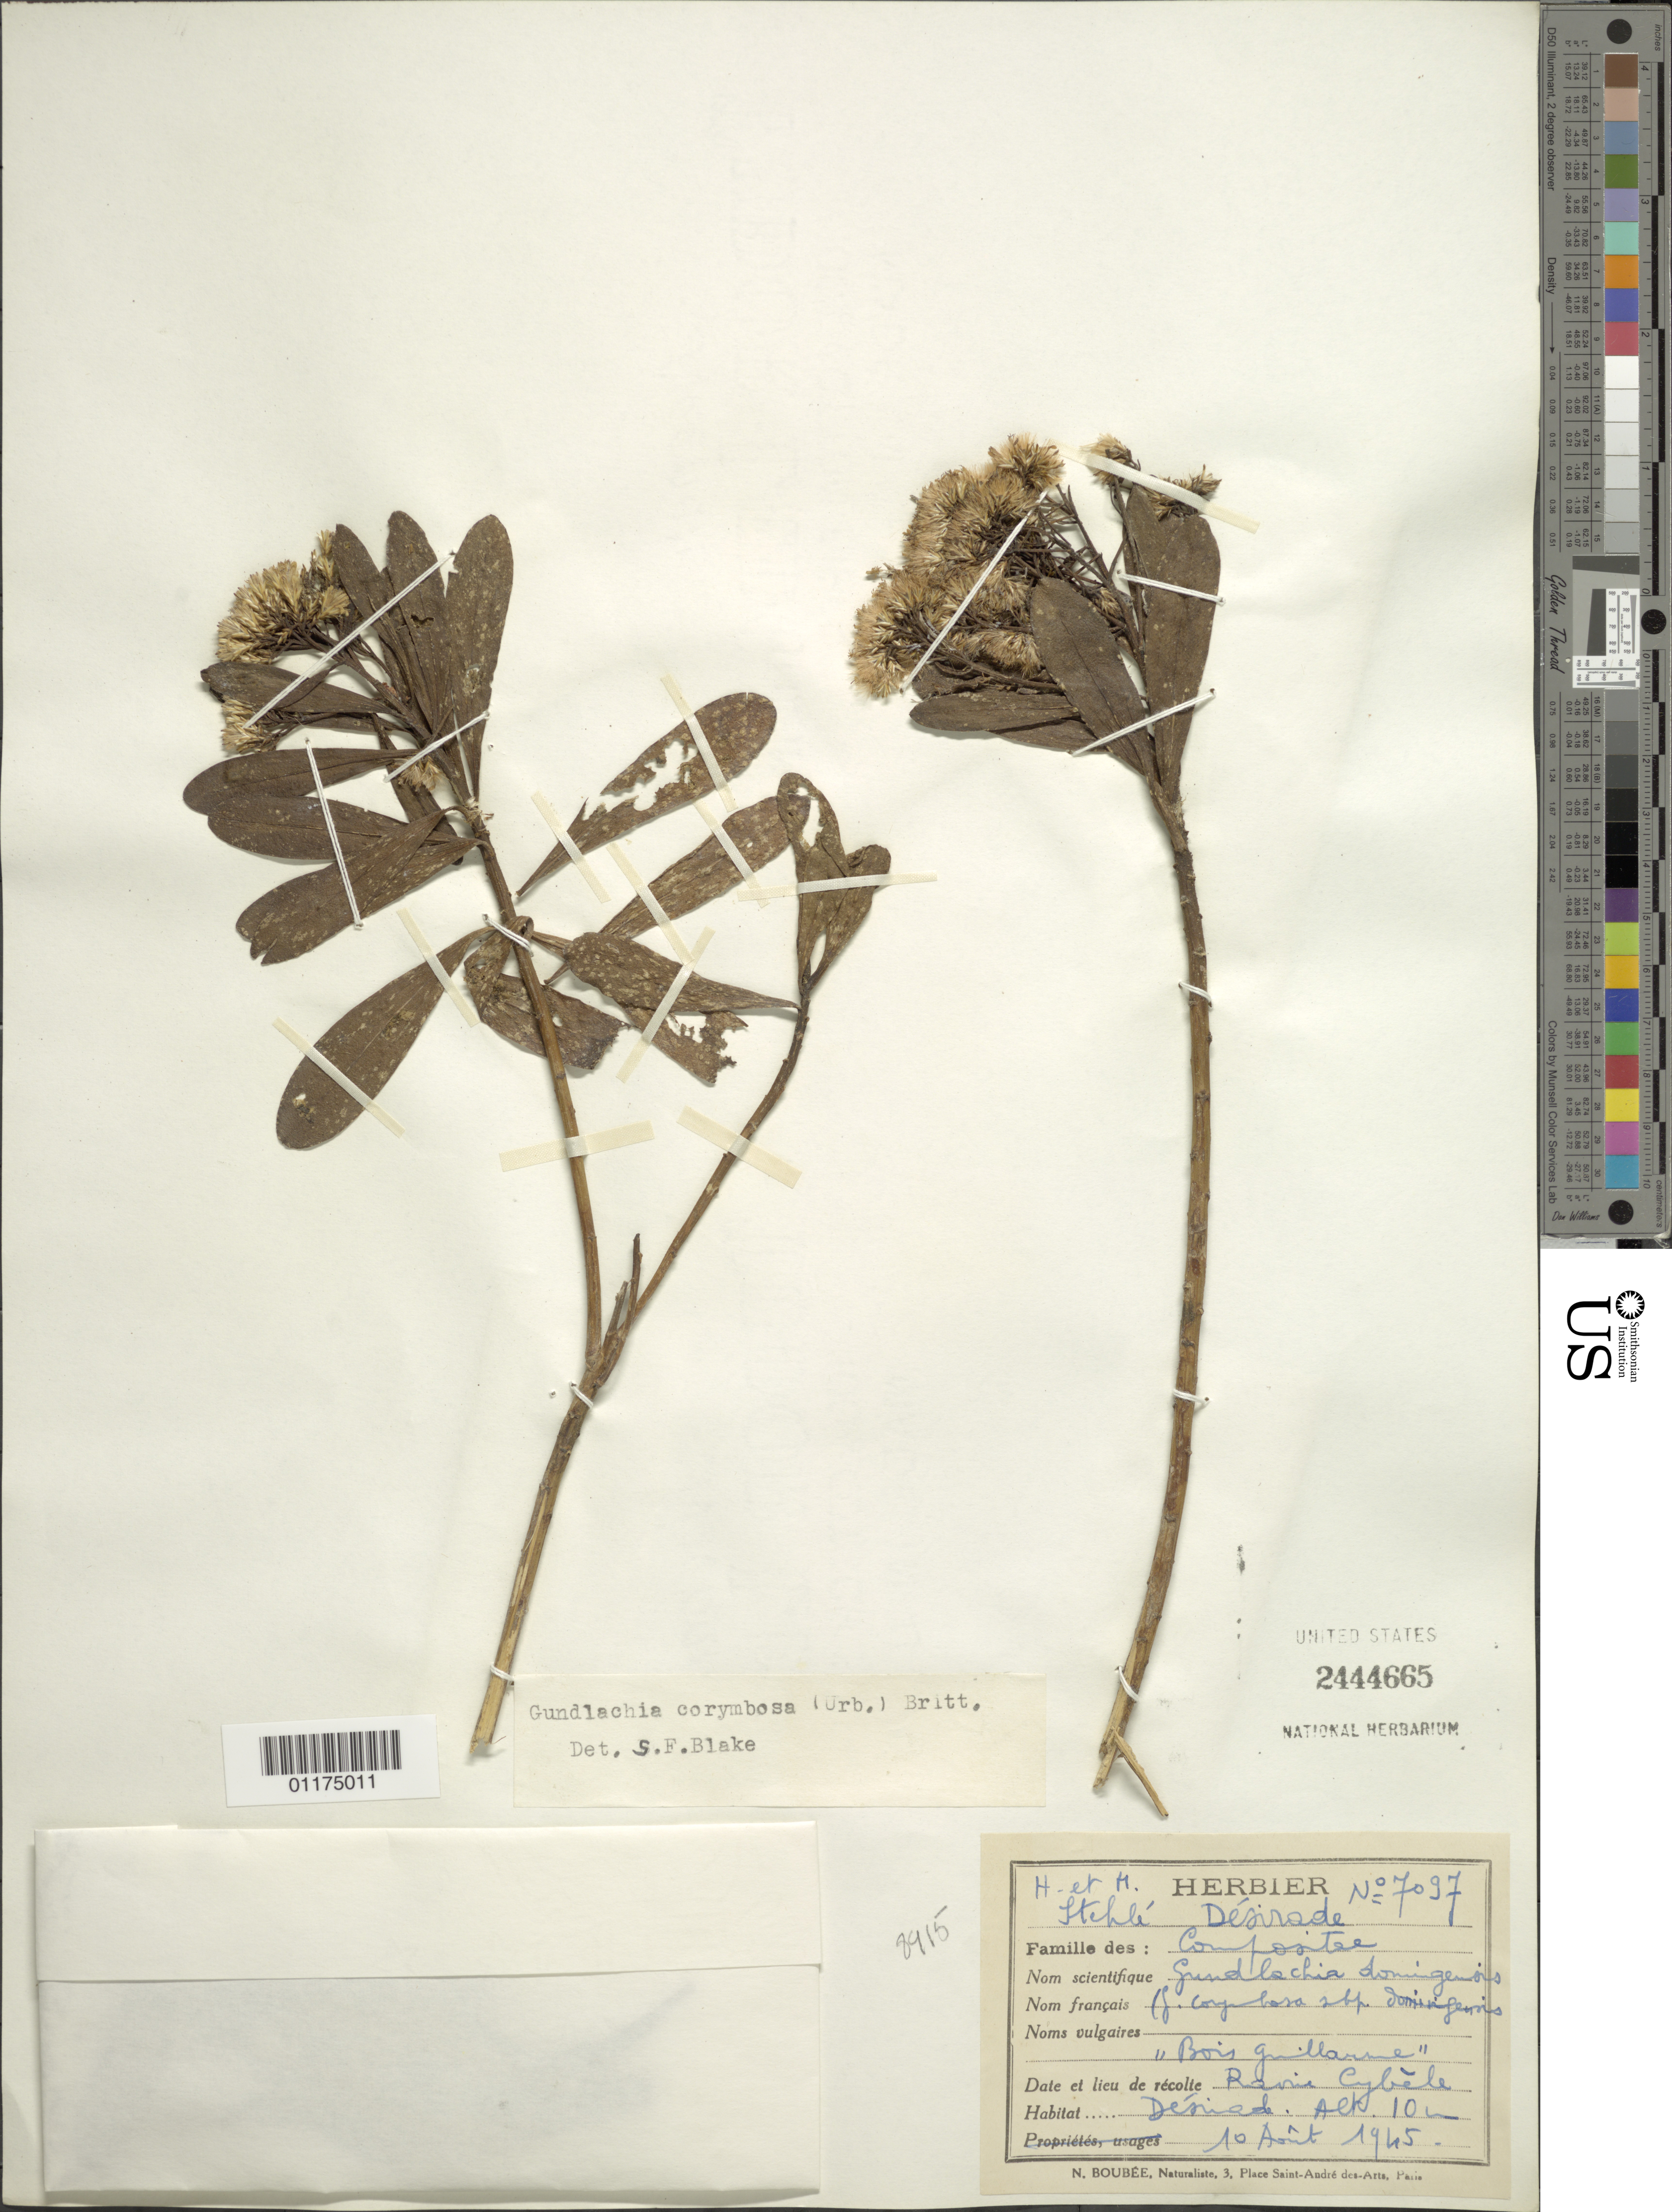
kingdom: Plantae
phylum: Tracheophyta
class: Magnoliopsida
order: Asterales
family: Asteraceae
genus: Gundlachia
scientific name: Gundlachia corymbosa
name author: (Urb.) Britton ex Bold.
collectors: H. Stehlé & M. Stehlé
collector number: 7097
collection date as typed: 10 Aug 1945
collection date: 1945-08-10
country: Guadeloupe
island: Désirade I.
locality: Ravine Cybele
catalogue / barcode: US 2444665